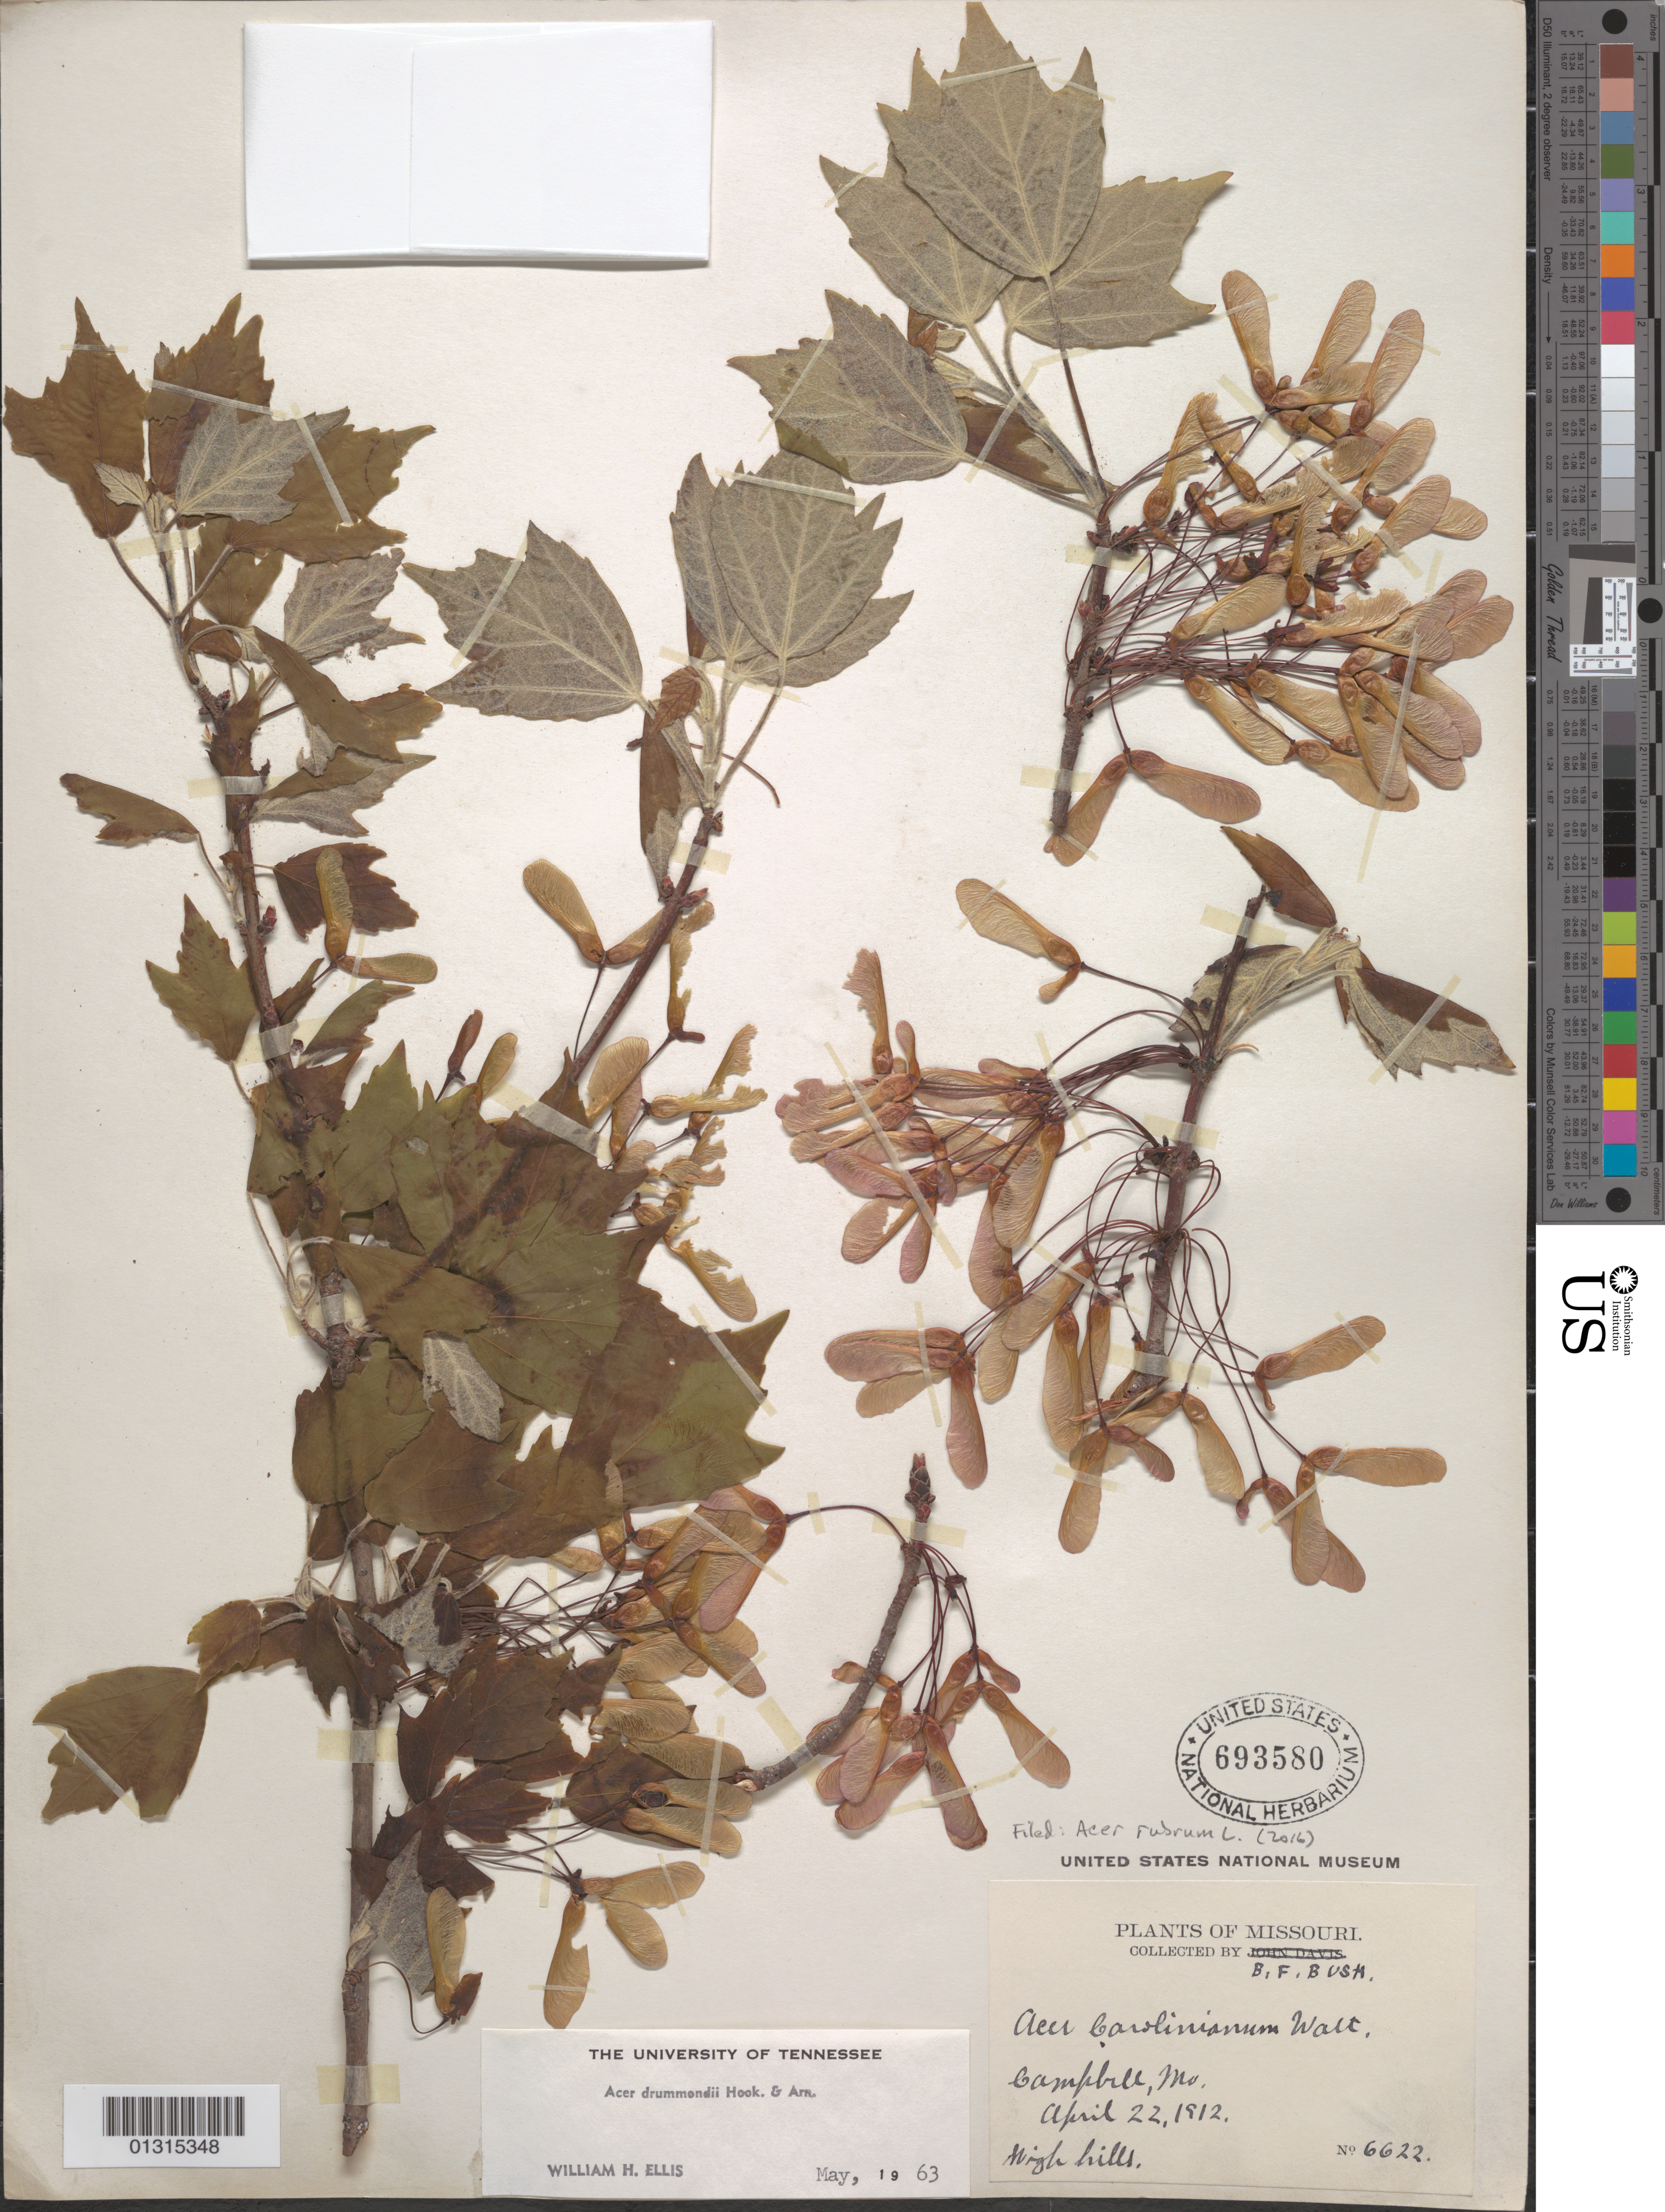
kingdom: Plantae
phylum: Tracheophyta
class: Magnoliopsida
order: Sapindales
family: Sapindaceae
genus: Acer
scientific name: Acer rubrum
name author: L.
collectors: B. F. Bush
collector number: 6622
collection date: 1912-04-22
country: United States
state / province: Missouri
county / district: Dunklin County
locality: Campbell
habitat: High hills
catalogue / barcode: US 693580